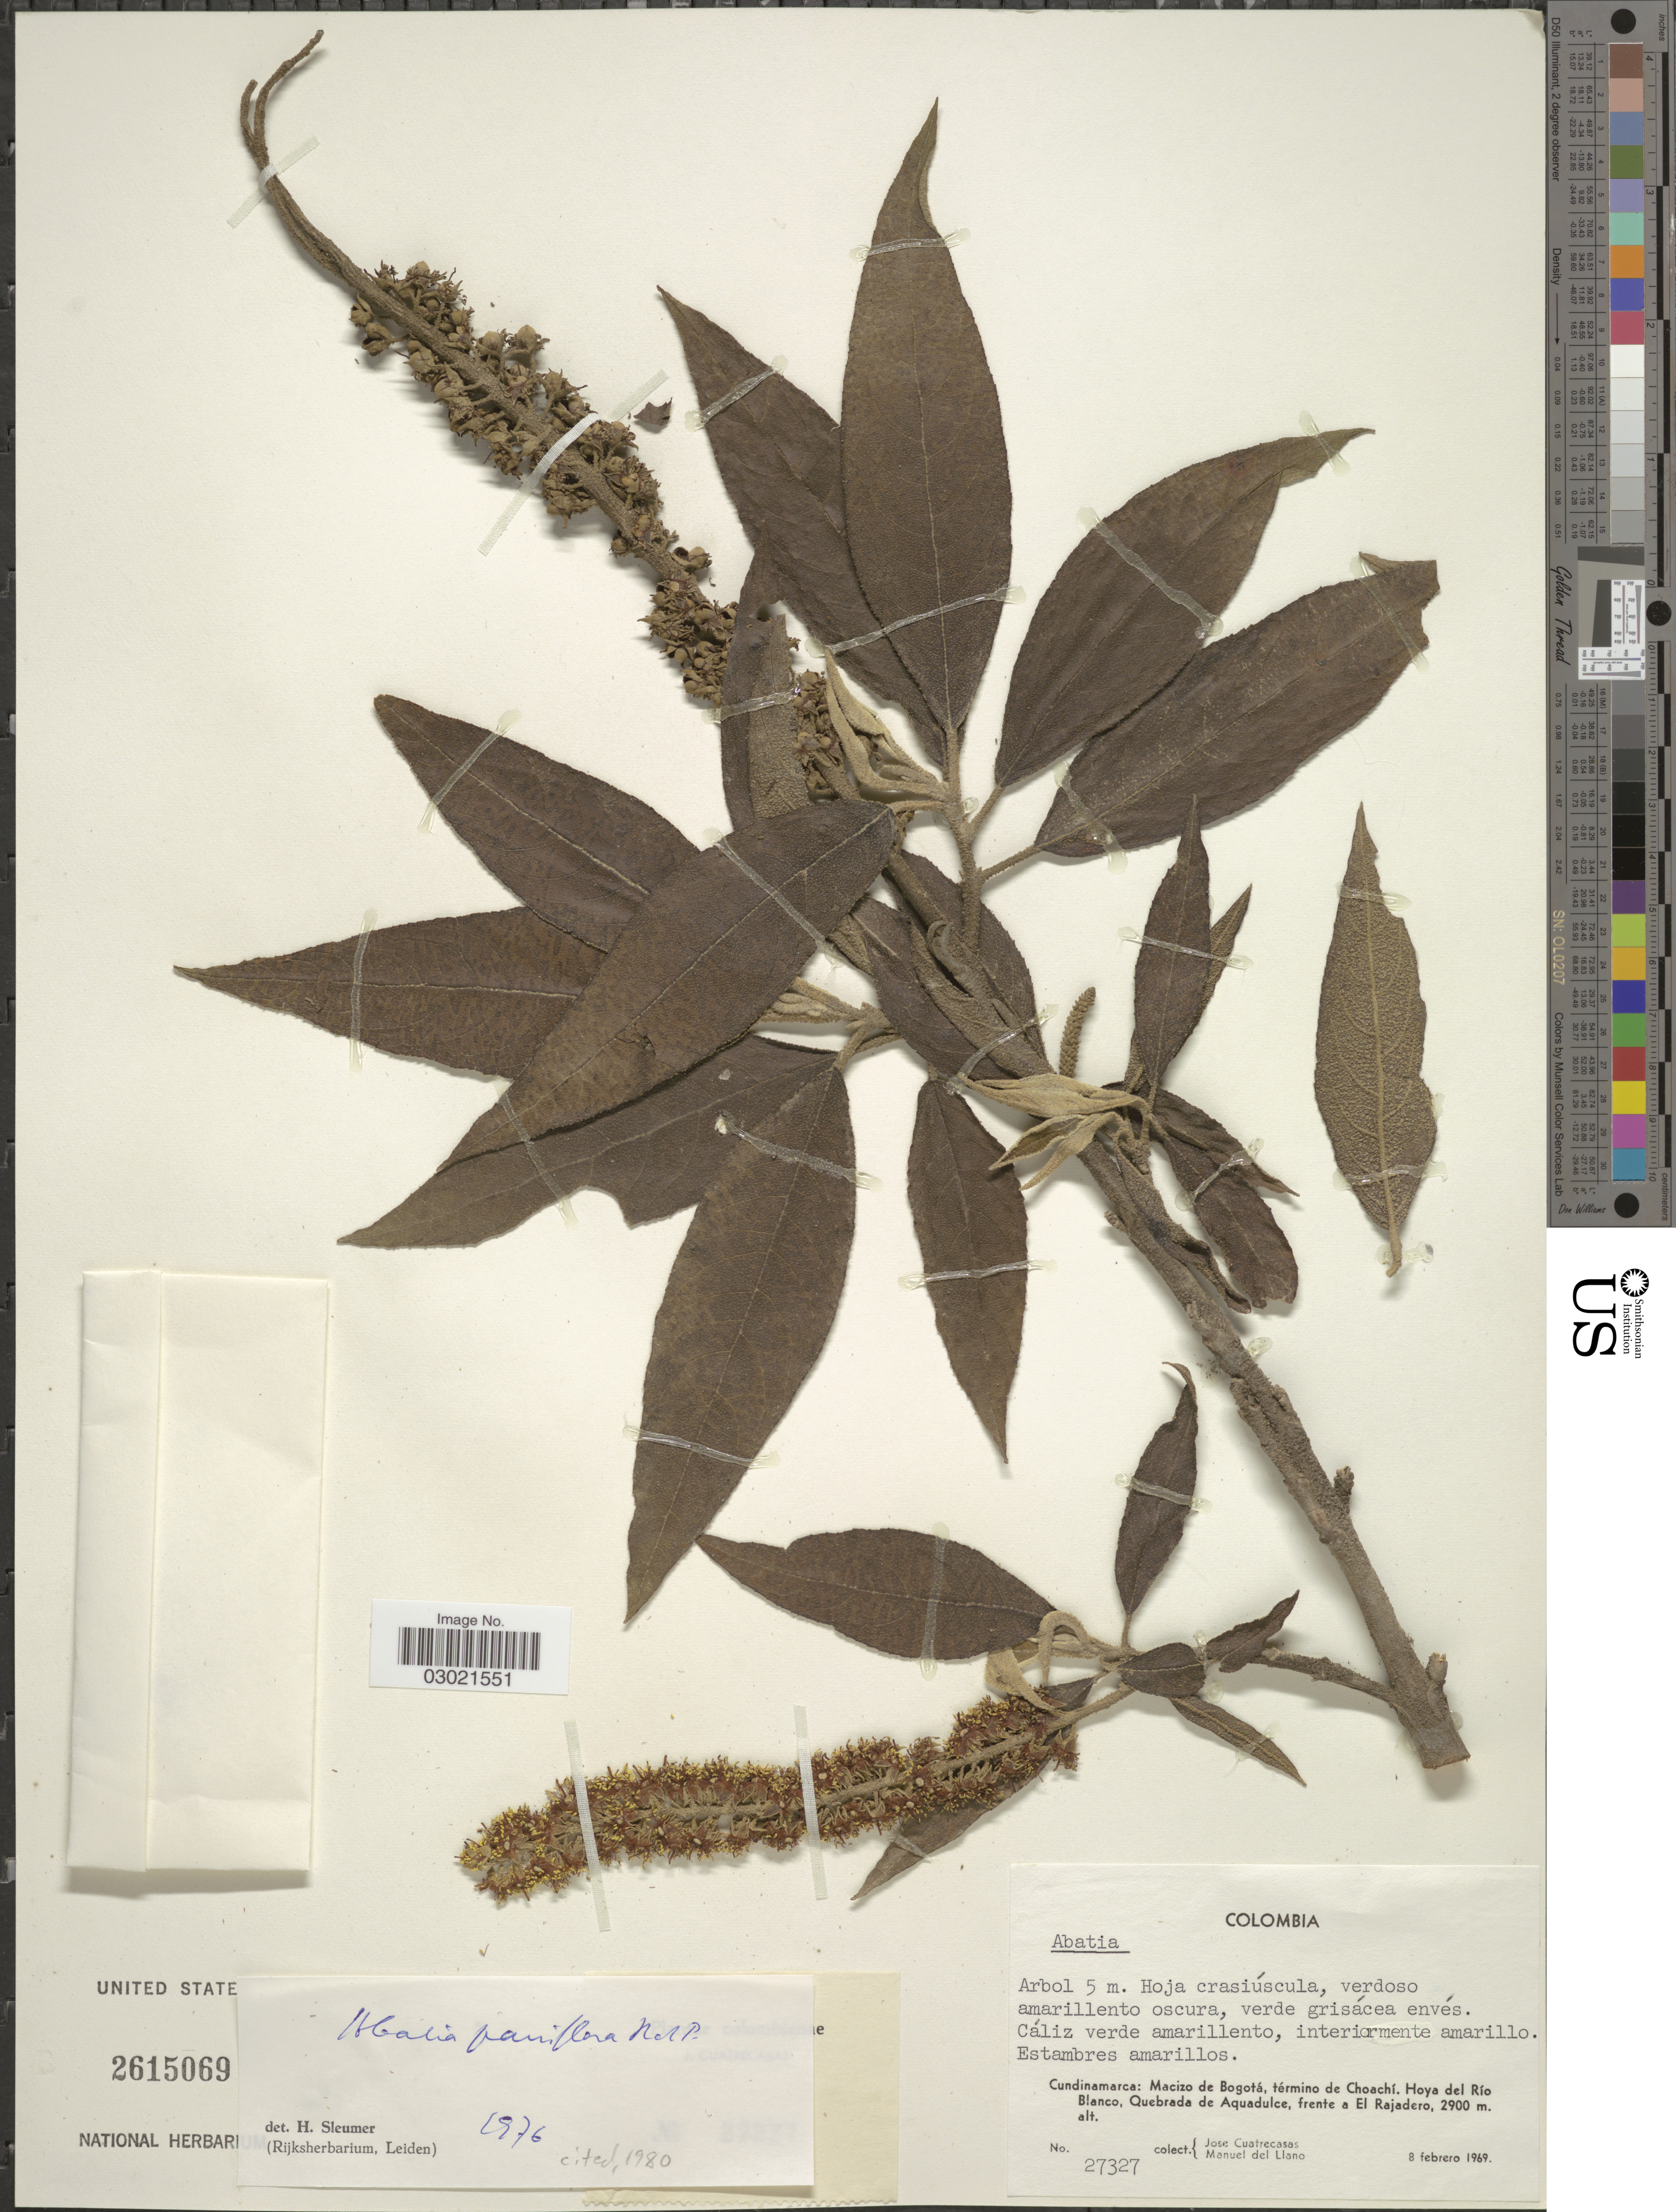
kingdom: Plantae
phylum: Tracheophyta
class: Magnoliopsida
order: Malpighiales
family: Salicaceae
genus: Abatia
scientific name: Abatia parviflora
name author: Ruiz & Pav.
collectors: J. Cuatrecasas & M. d. Llano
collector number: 27327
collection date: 1969-02-08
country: Colombia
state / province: Cundinamarca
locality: Cundinamarca: Macizo de Bogotá, término de Choachí. Hoya del Río. Blanco, Quebrada de Aquadulce, frente a El Rajadero.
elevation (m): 2900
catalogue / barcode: US 2615069